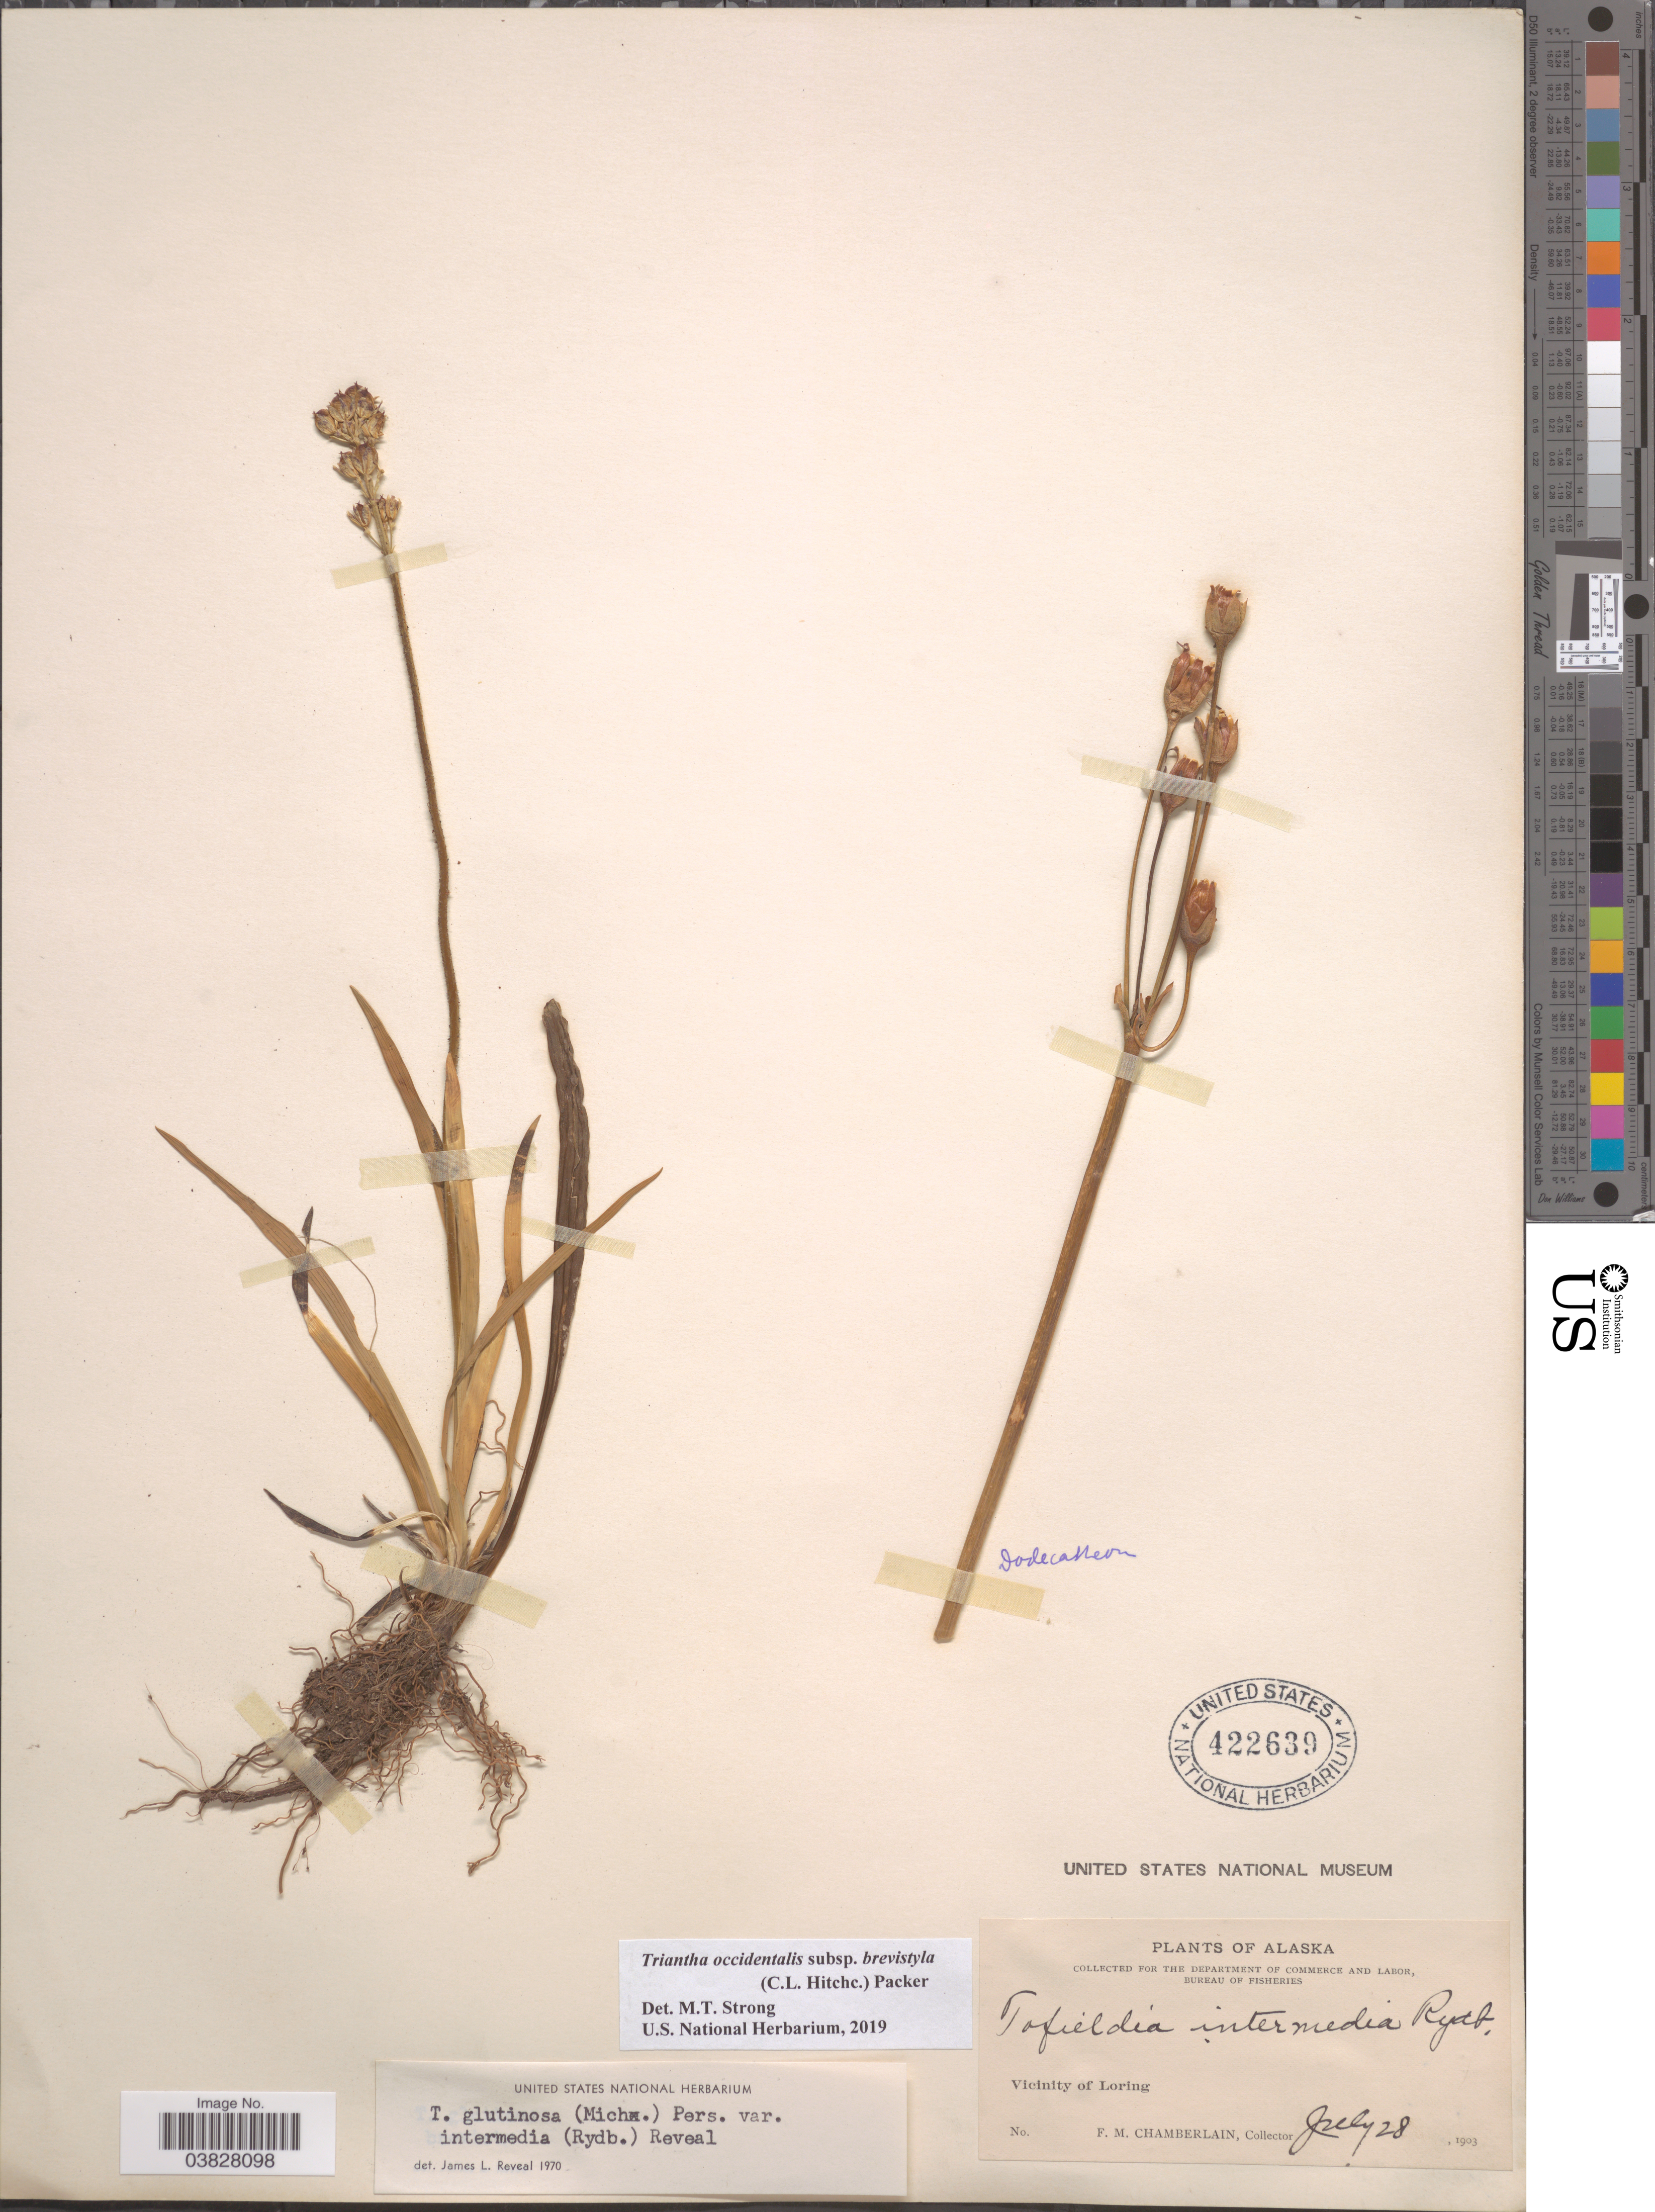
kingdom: Plantae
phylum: Tracheophyta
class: Liliopsida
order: Alismatales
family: Tofieldiaceae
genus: Triantha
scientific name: Triantha occidentalis subsp. brevistyla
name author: (C.L. Hitchc.) Packer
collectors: F. Chamberlain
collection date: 1903-07-28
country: United States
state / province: Alaska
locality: Vicinity of Loring.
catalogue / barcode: US 422639